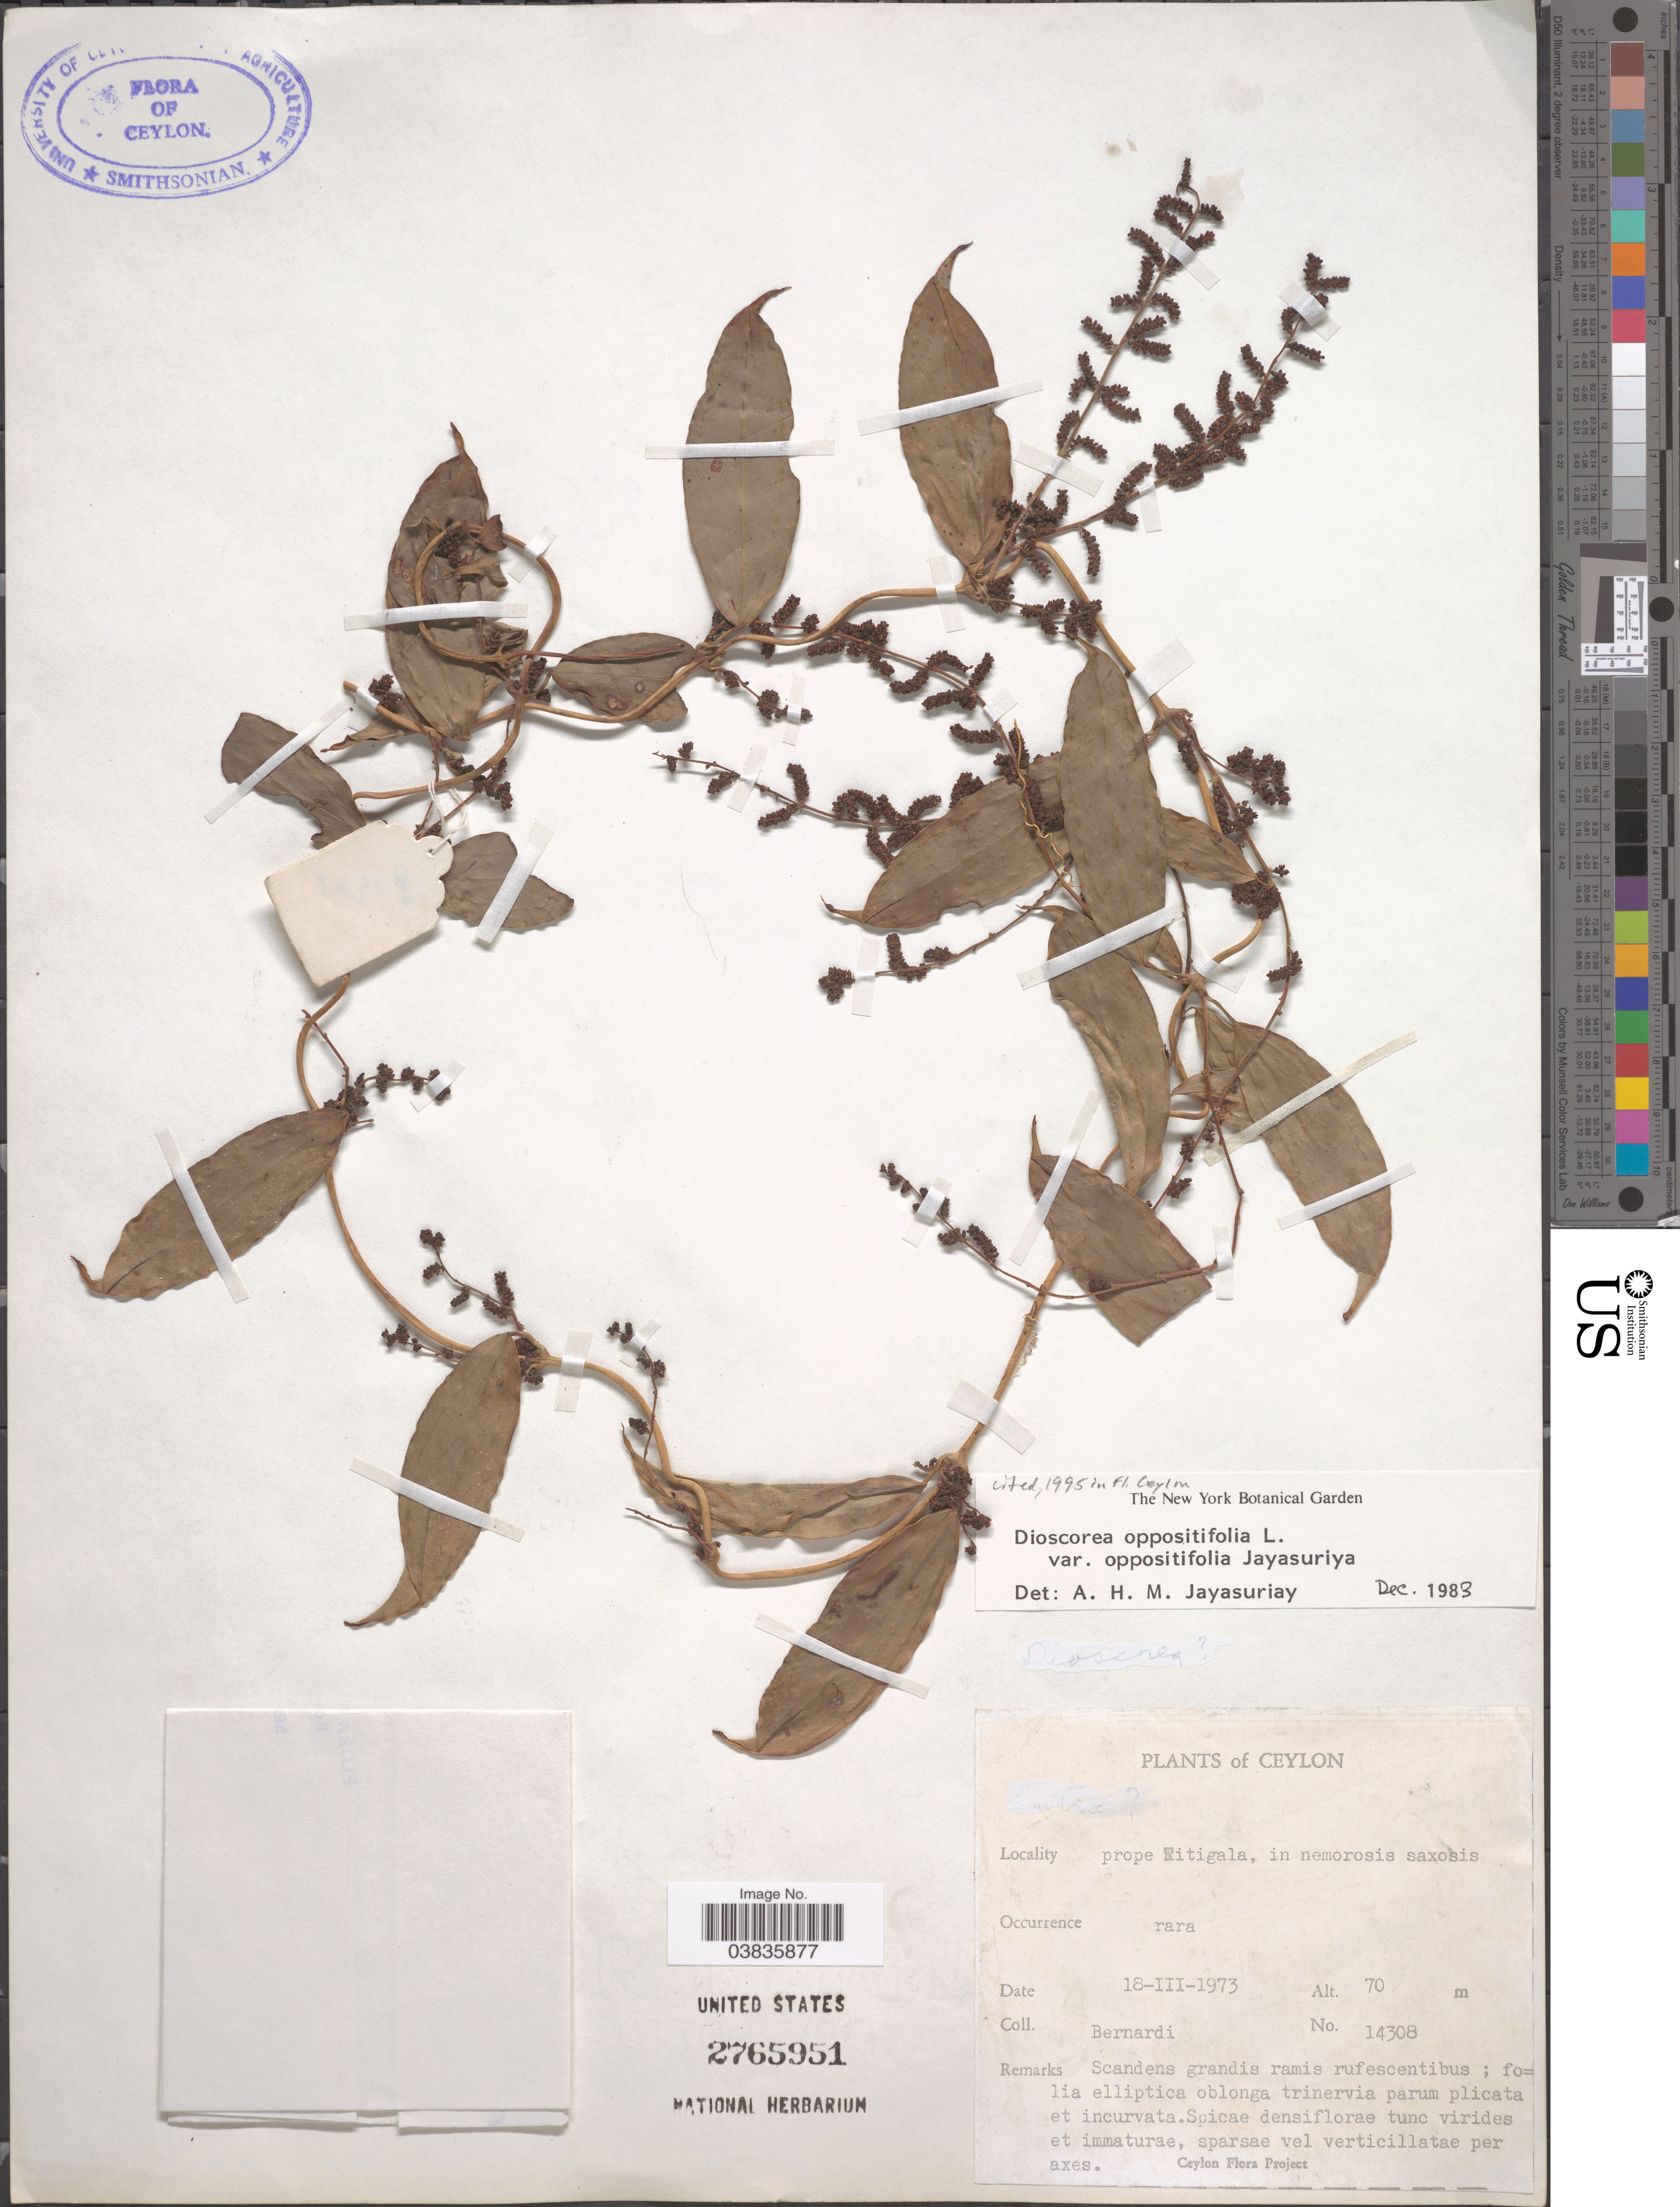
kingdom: Plantae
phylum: Tracheophyta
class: Liliopsida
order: Dioscoreales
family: Dioscoreaceae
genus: Dioscorea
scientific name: Dioscorea oppositifolia var. oppositifolia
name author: L.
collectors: Bernardi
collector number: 14308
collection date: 1973-03-18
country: Sri Lanka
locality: Ceylon. Prope Ritigala, in nemorosis saxosis.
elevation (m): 70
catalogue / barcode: US 2765951